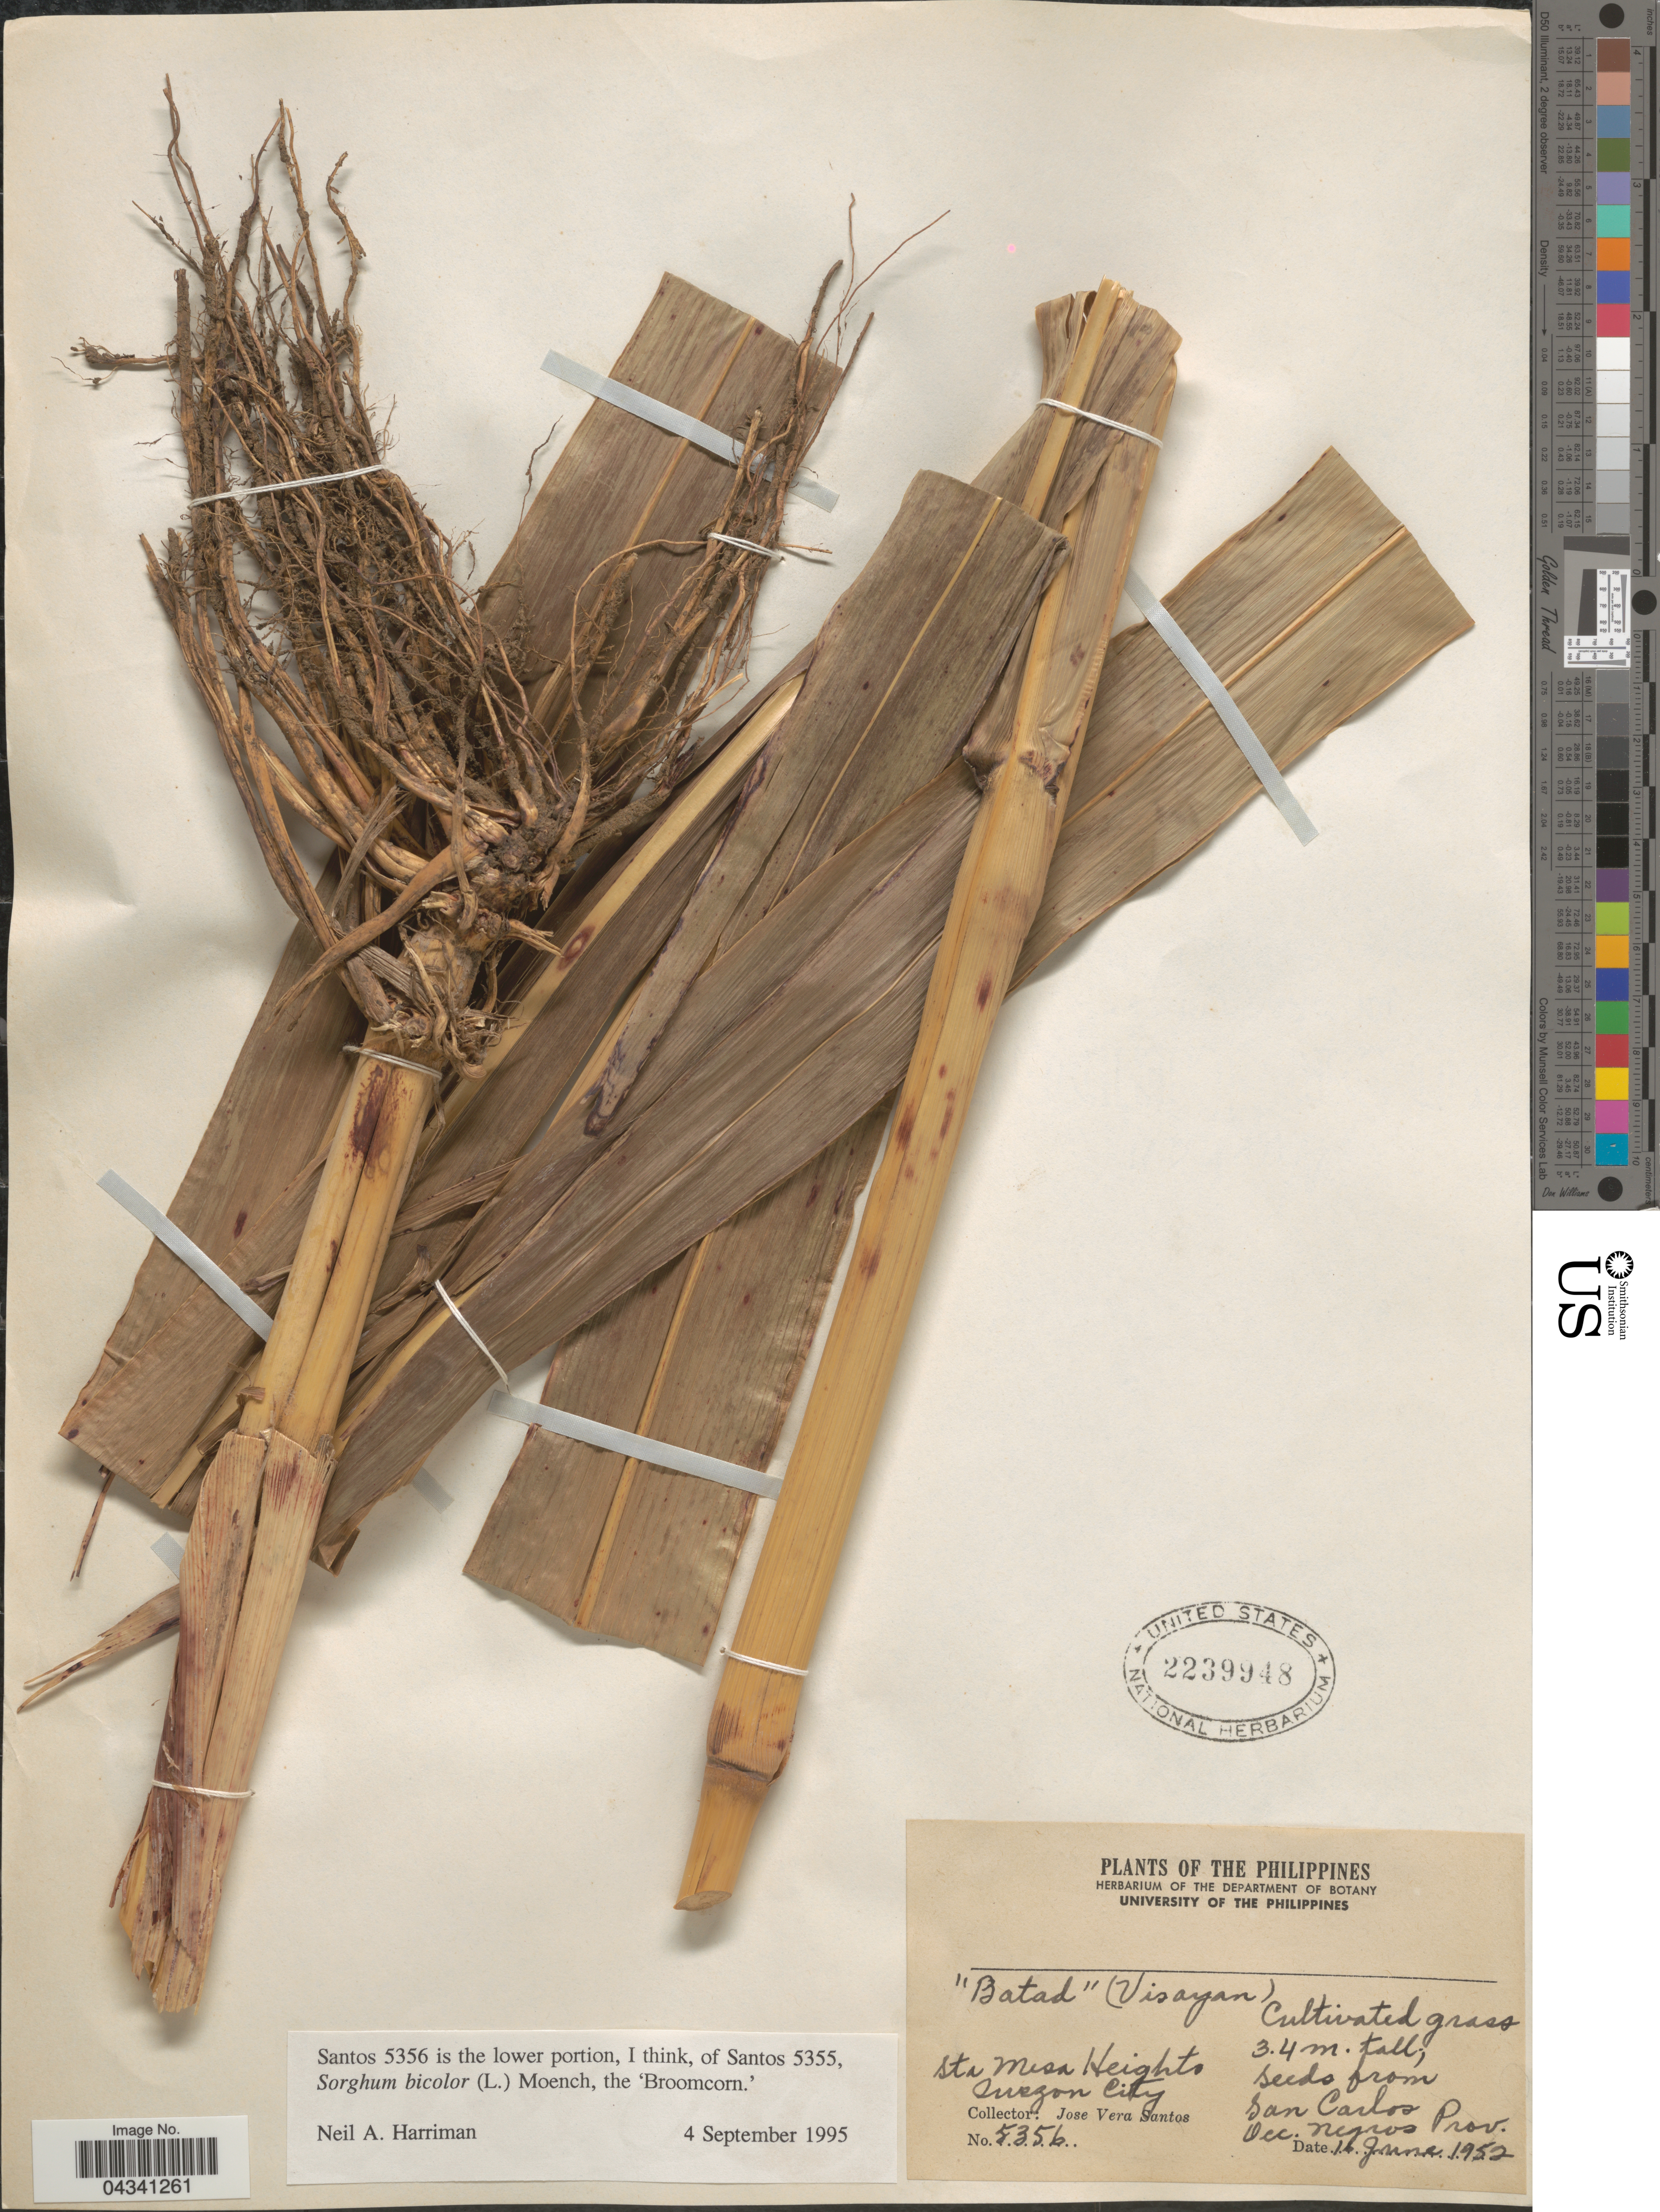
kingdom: Plantae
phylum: Tracheophyta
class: Liliopsida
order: Poales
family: Poaceae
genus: Sorghum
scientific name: Sorghum bicolor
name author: (L.) Moench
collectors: J. V. Santos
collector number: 5356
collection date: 1952-06-16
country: Philippines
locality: Sta Mesa Heights. Quezon City.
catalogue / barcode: US 2239948